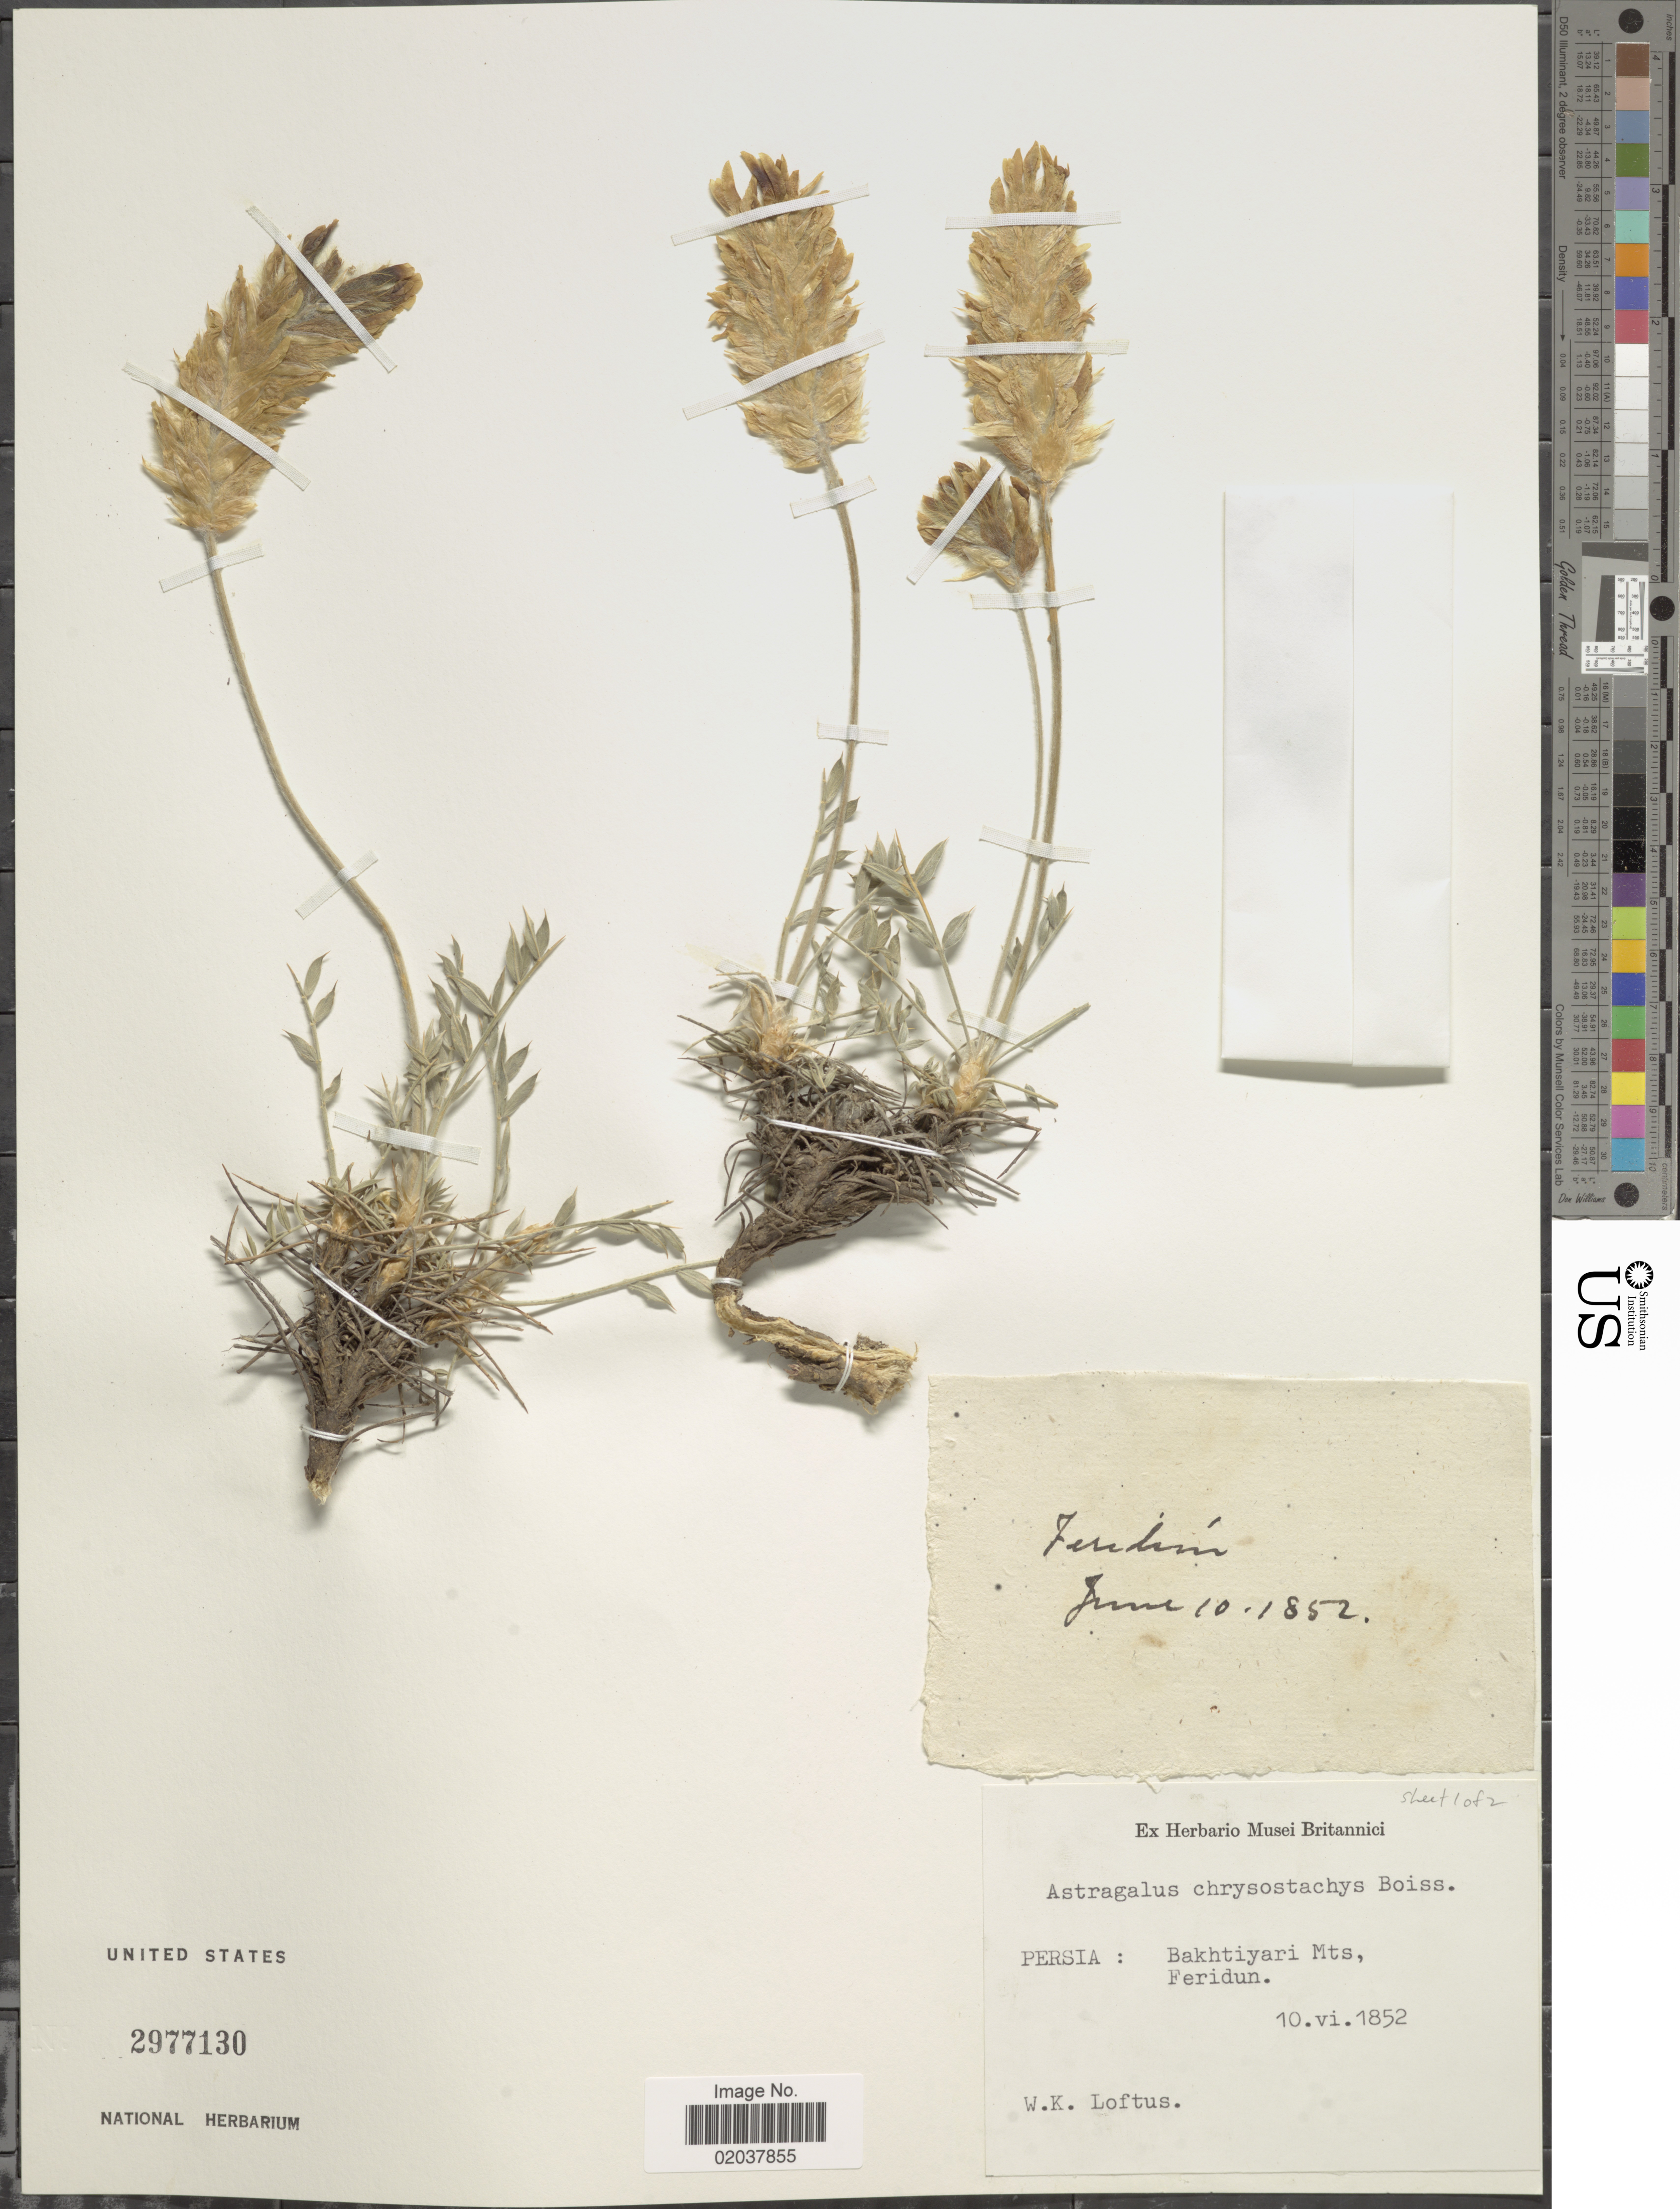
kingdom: Plantae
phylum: Tracheophyta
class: Magnoliopsida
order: Fabales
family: Fabaceae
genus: Astragalus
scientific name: Astragalus chrysostachys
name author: Boiss.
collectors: W. Loftus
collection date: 1852-06-10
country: Iran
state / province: Chahar Mahaal and Bakhtiari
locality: Persia, Bakhtiyari Mts, Feridun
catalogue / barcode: US 2977130